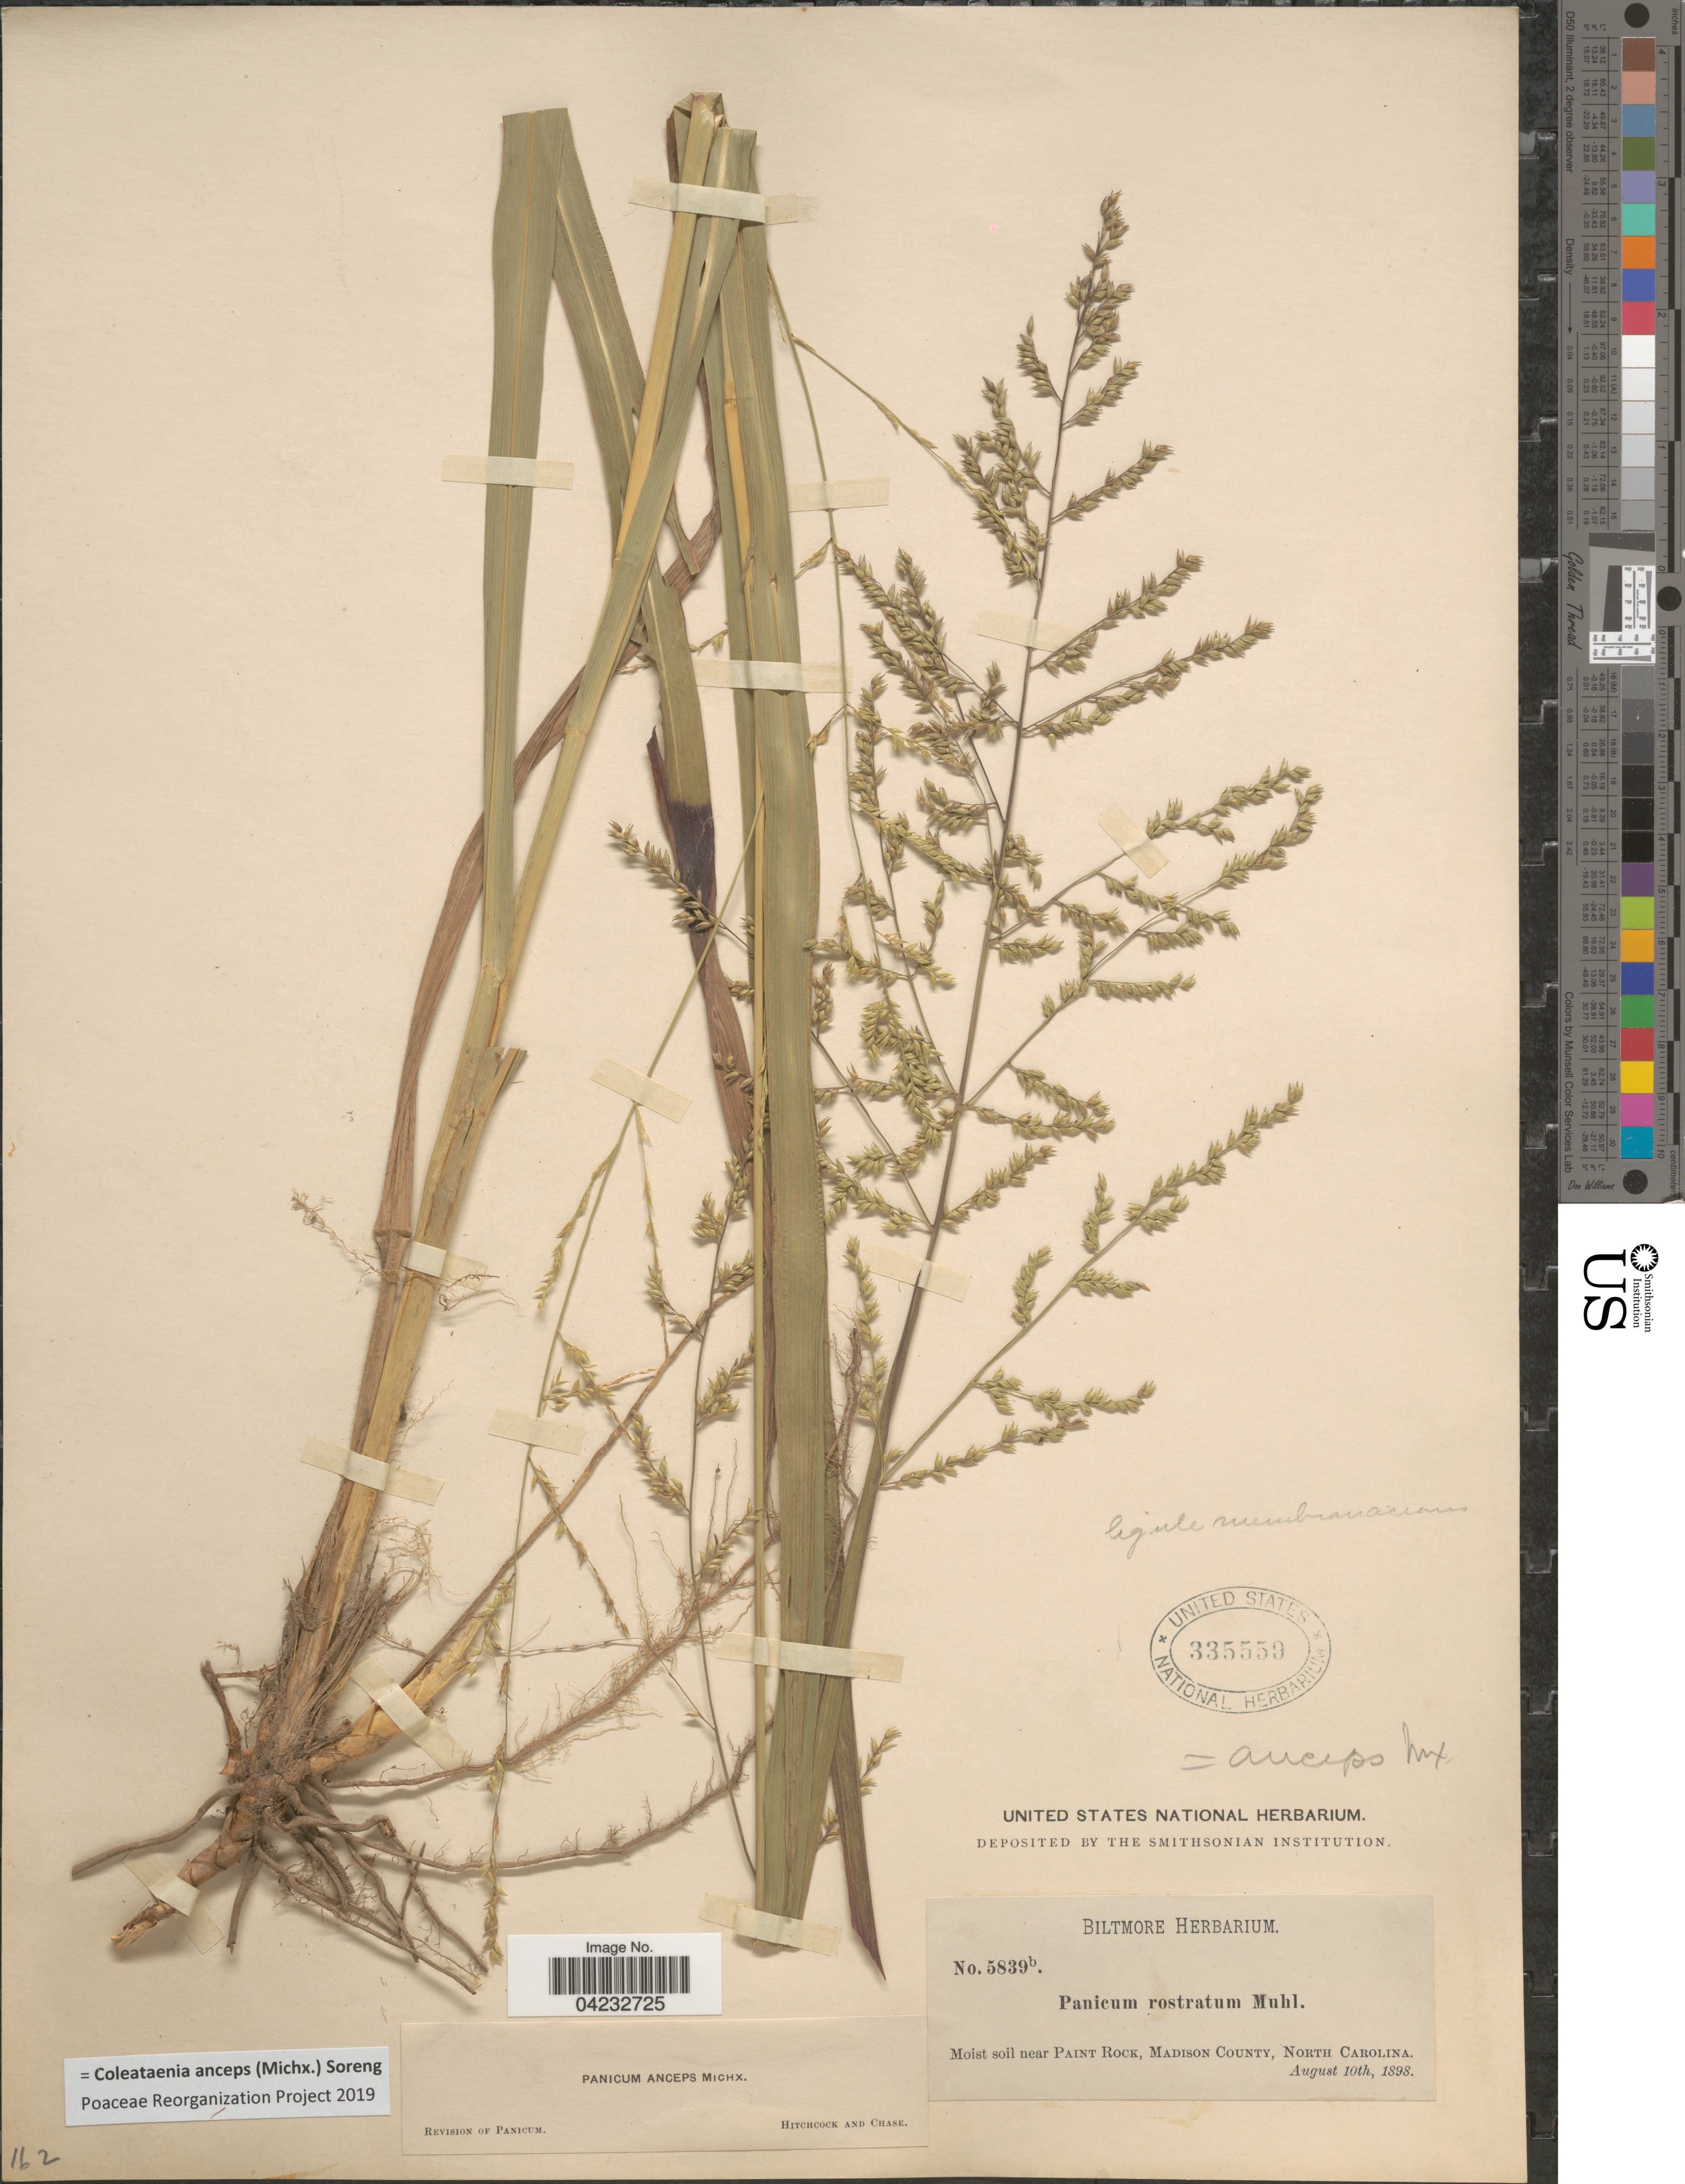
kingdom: Plantae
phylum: Tracheophyta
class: Liliopsida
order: Poales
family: Poaceae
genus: Coleataenia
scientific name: Coleataenia anceps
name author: (Michx.) Soreng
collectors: ex herb. Biltmore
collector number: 5839b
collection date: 1898-08-10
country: United States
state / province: North Carolina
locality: Moist soil near Paint Rock, Madison County.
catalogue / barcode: US 335550